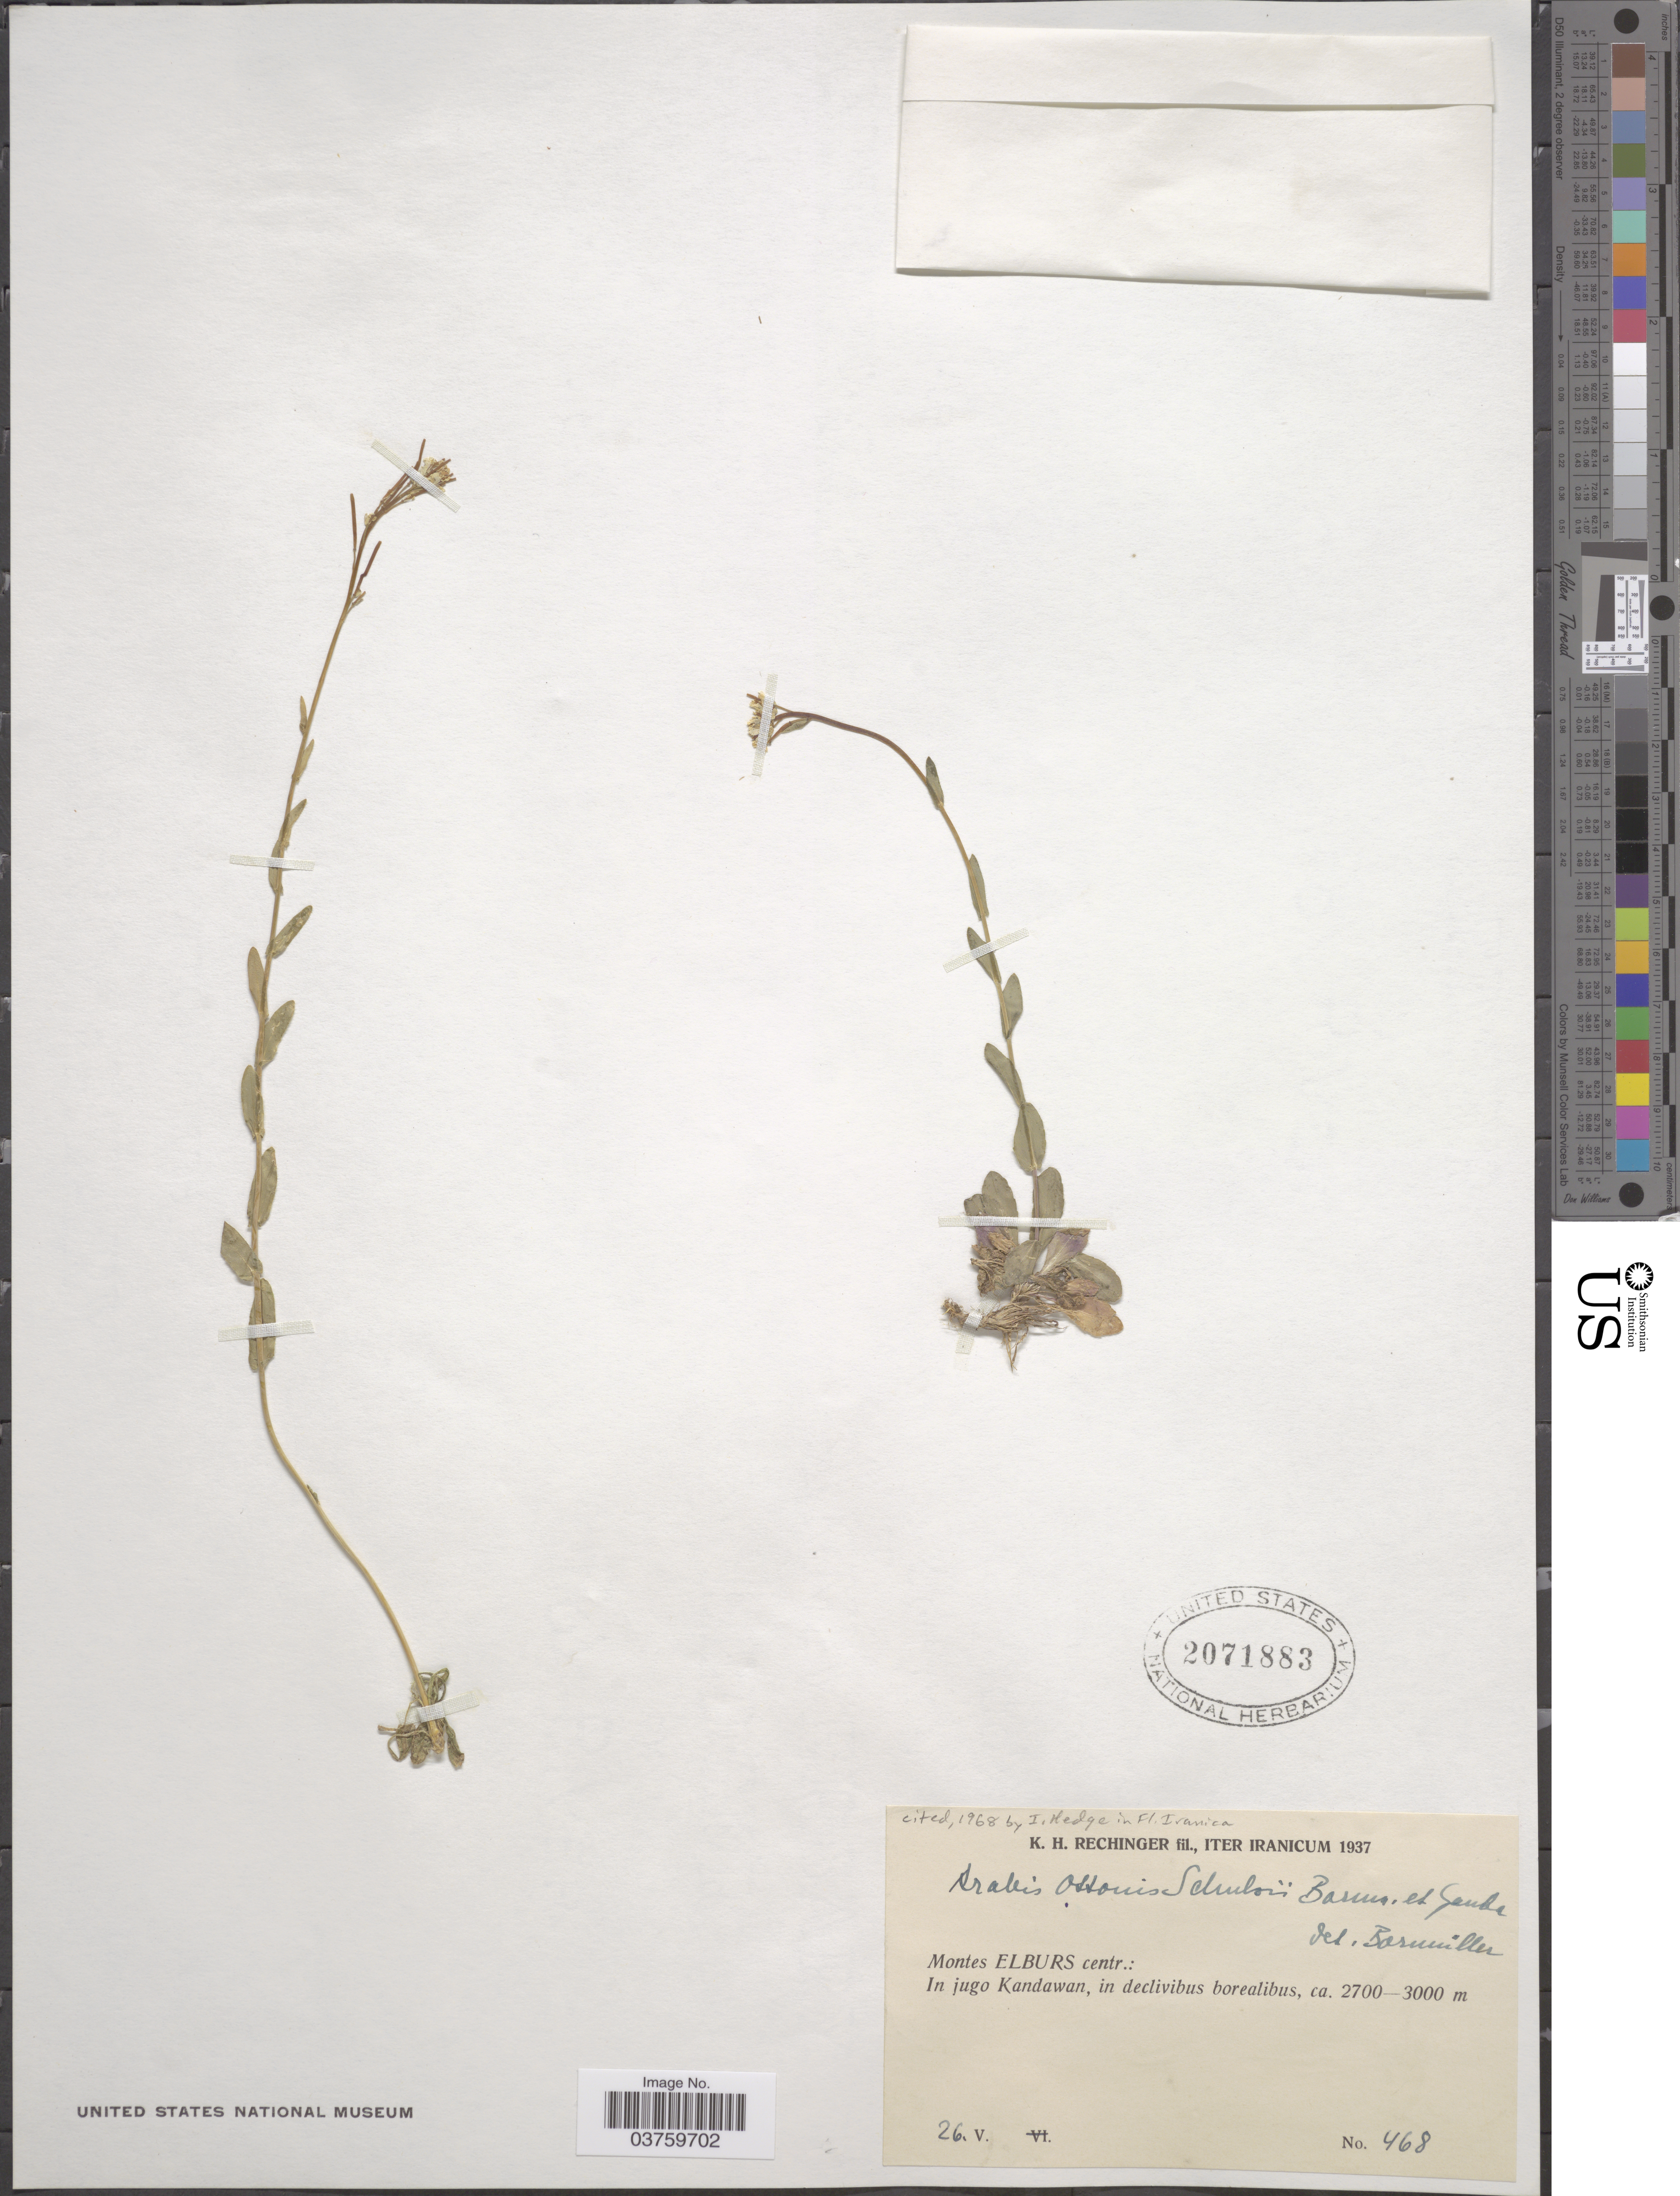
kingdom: Plantae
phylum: Tracheophyta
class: Magnoliopsida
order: Brassicales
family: Brassicaceae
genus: Arabis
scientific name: Arabis ottonis-schulzii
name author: Bornm. & Gauba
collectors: K. H. Rechinger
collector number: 468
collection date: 1937-05-26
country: Iran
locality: Iter Iranicum. Montes Elburs centr.: In jugo Kandawan, in declivibus borealibus.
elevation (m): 2700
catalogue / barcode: US 2071883